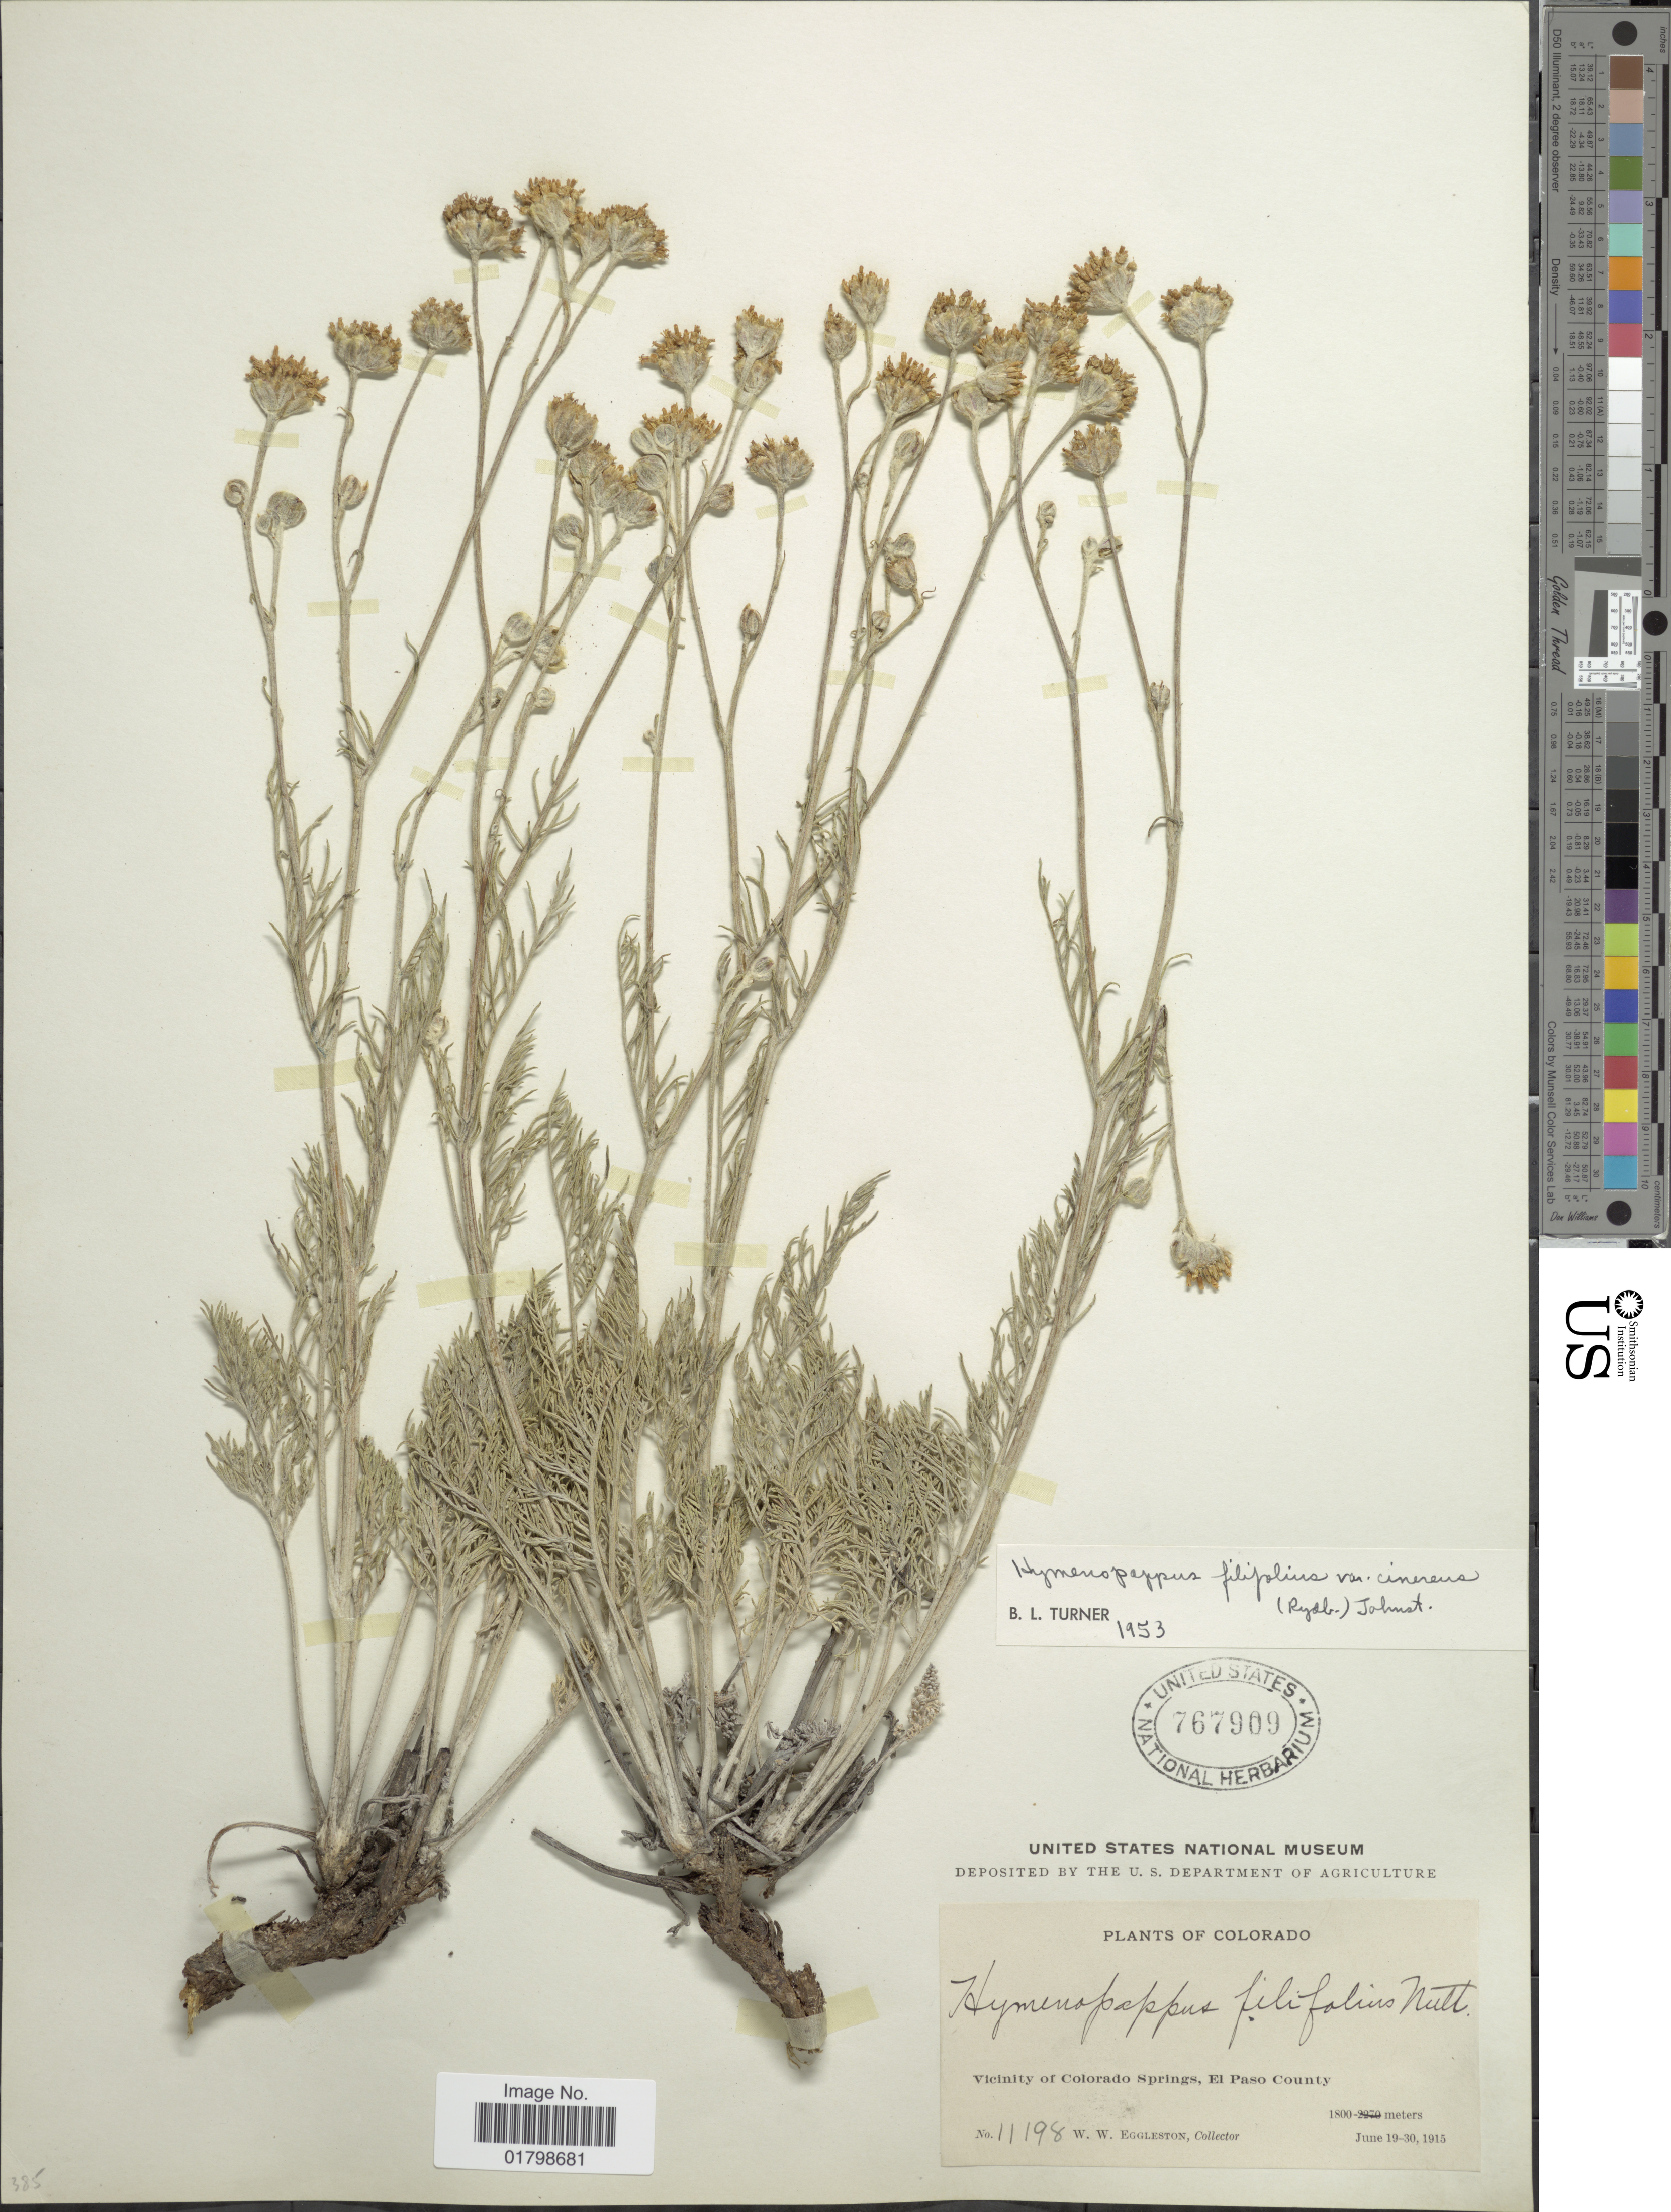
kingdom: Plantae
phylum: Tracheophyta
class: Magnoliopsida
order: Asterales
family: Asteraceae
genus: Hymenopappus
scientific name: Hymenopappus filifolius var. cinereus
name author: (Rydb.) I.M. Johnst.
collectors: W. W. Eggleston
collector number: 11198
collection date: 1915-06-19/1915-06-30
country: United States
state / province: Colorado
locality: Vicinity of Colorado Springs, El Paso County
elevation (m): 1800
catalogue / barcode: US 767909